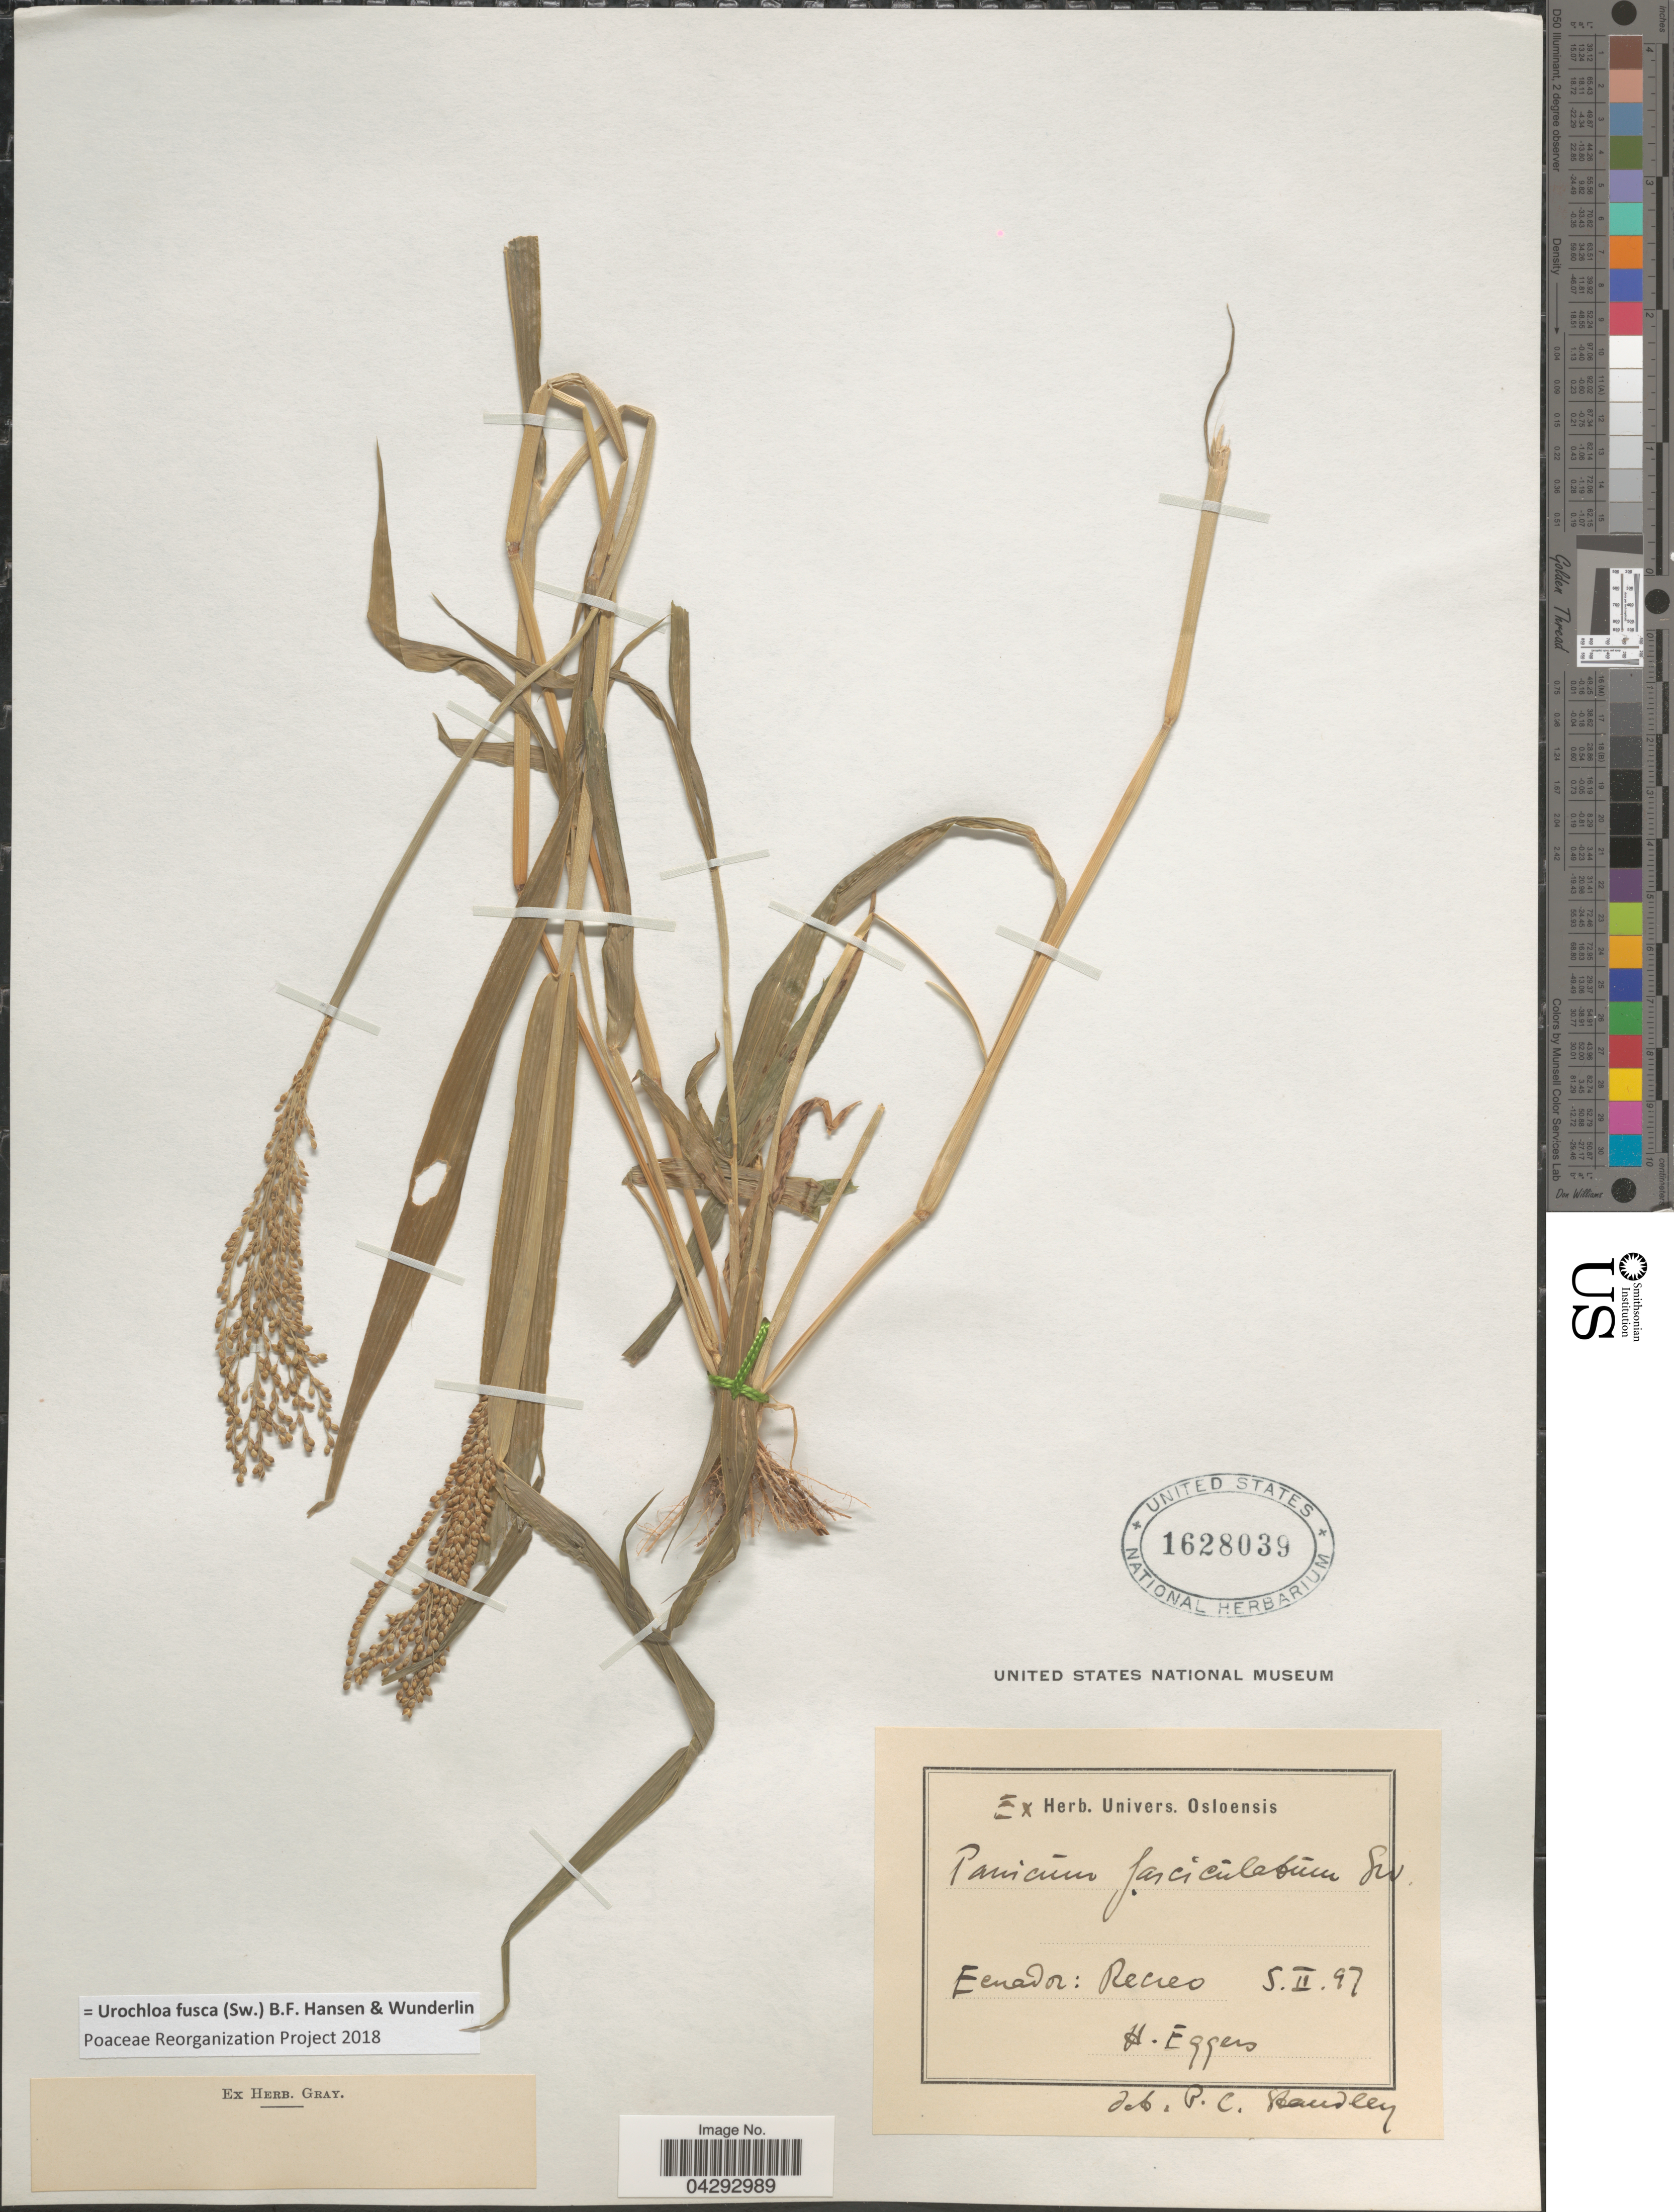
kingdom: Plantae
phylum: Tracheophyta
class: Liliopsida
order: Poales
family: Poaceae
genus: Urochloa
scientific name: Urochloa fusca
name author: (Sw.) B.F. Hansen & Wunderlin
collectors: H. Eggers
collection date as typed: Transcribed d/m/y: 5/2/97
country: Ecuador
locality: Recreo.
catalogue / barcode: US 1628039